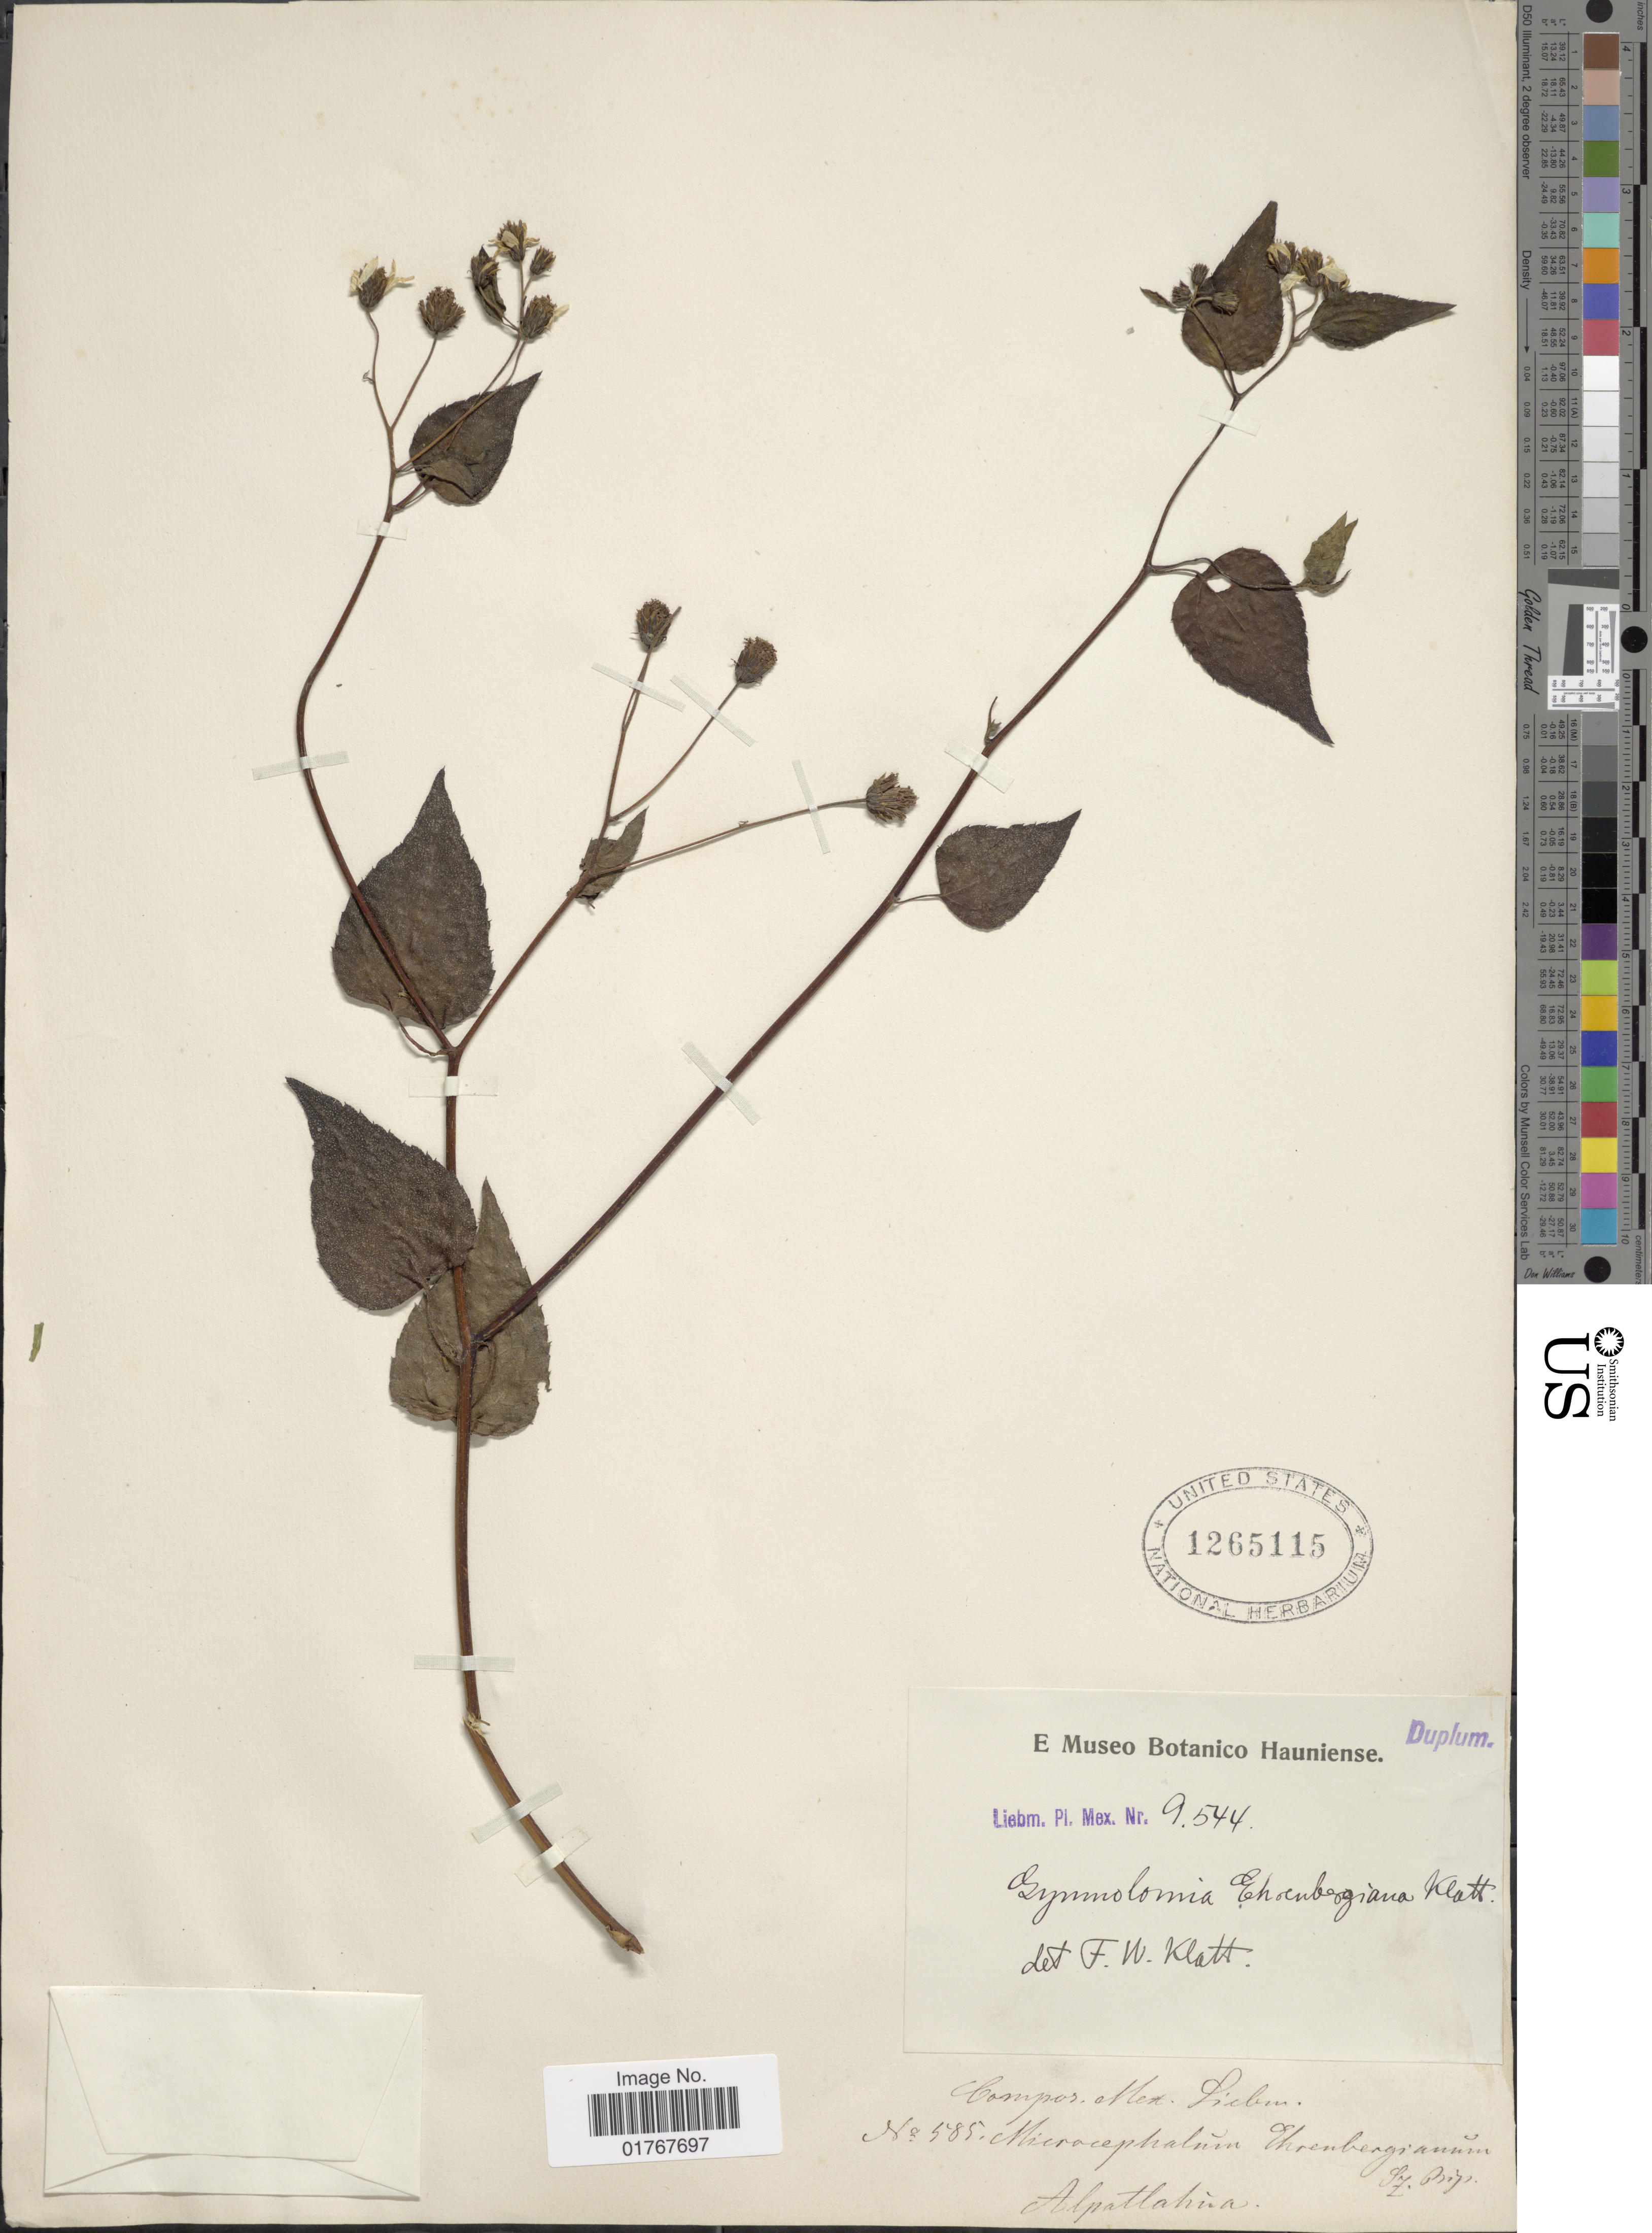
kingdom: Plantae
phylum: Tracheophyta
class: Magnoliopsida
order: Asterales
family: Asteraceae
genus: Viguiera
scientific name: Viguiera cordata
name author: (Hook. & Arn.) D'Arcy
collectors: Liebmann, --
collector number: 9544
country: Mexico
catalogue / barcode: US 1265115